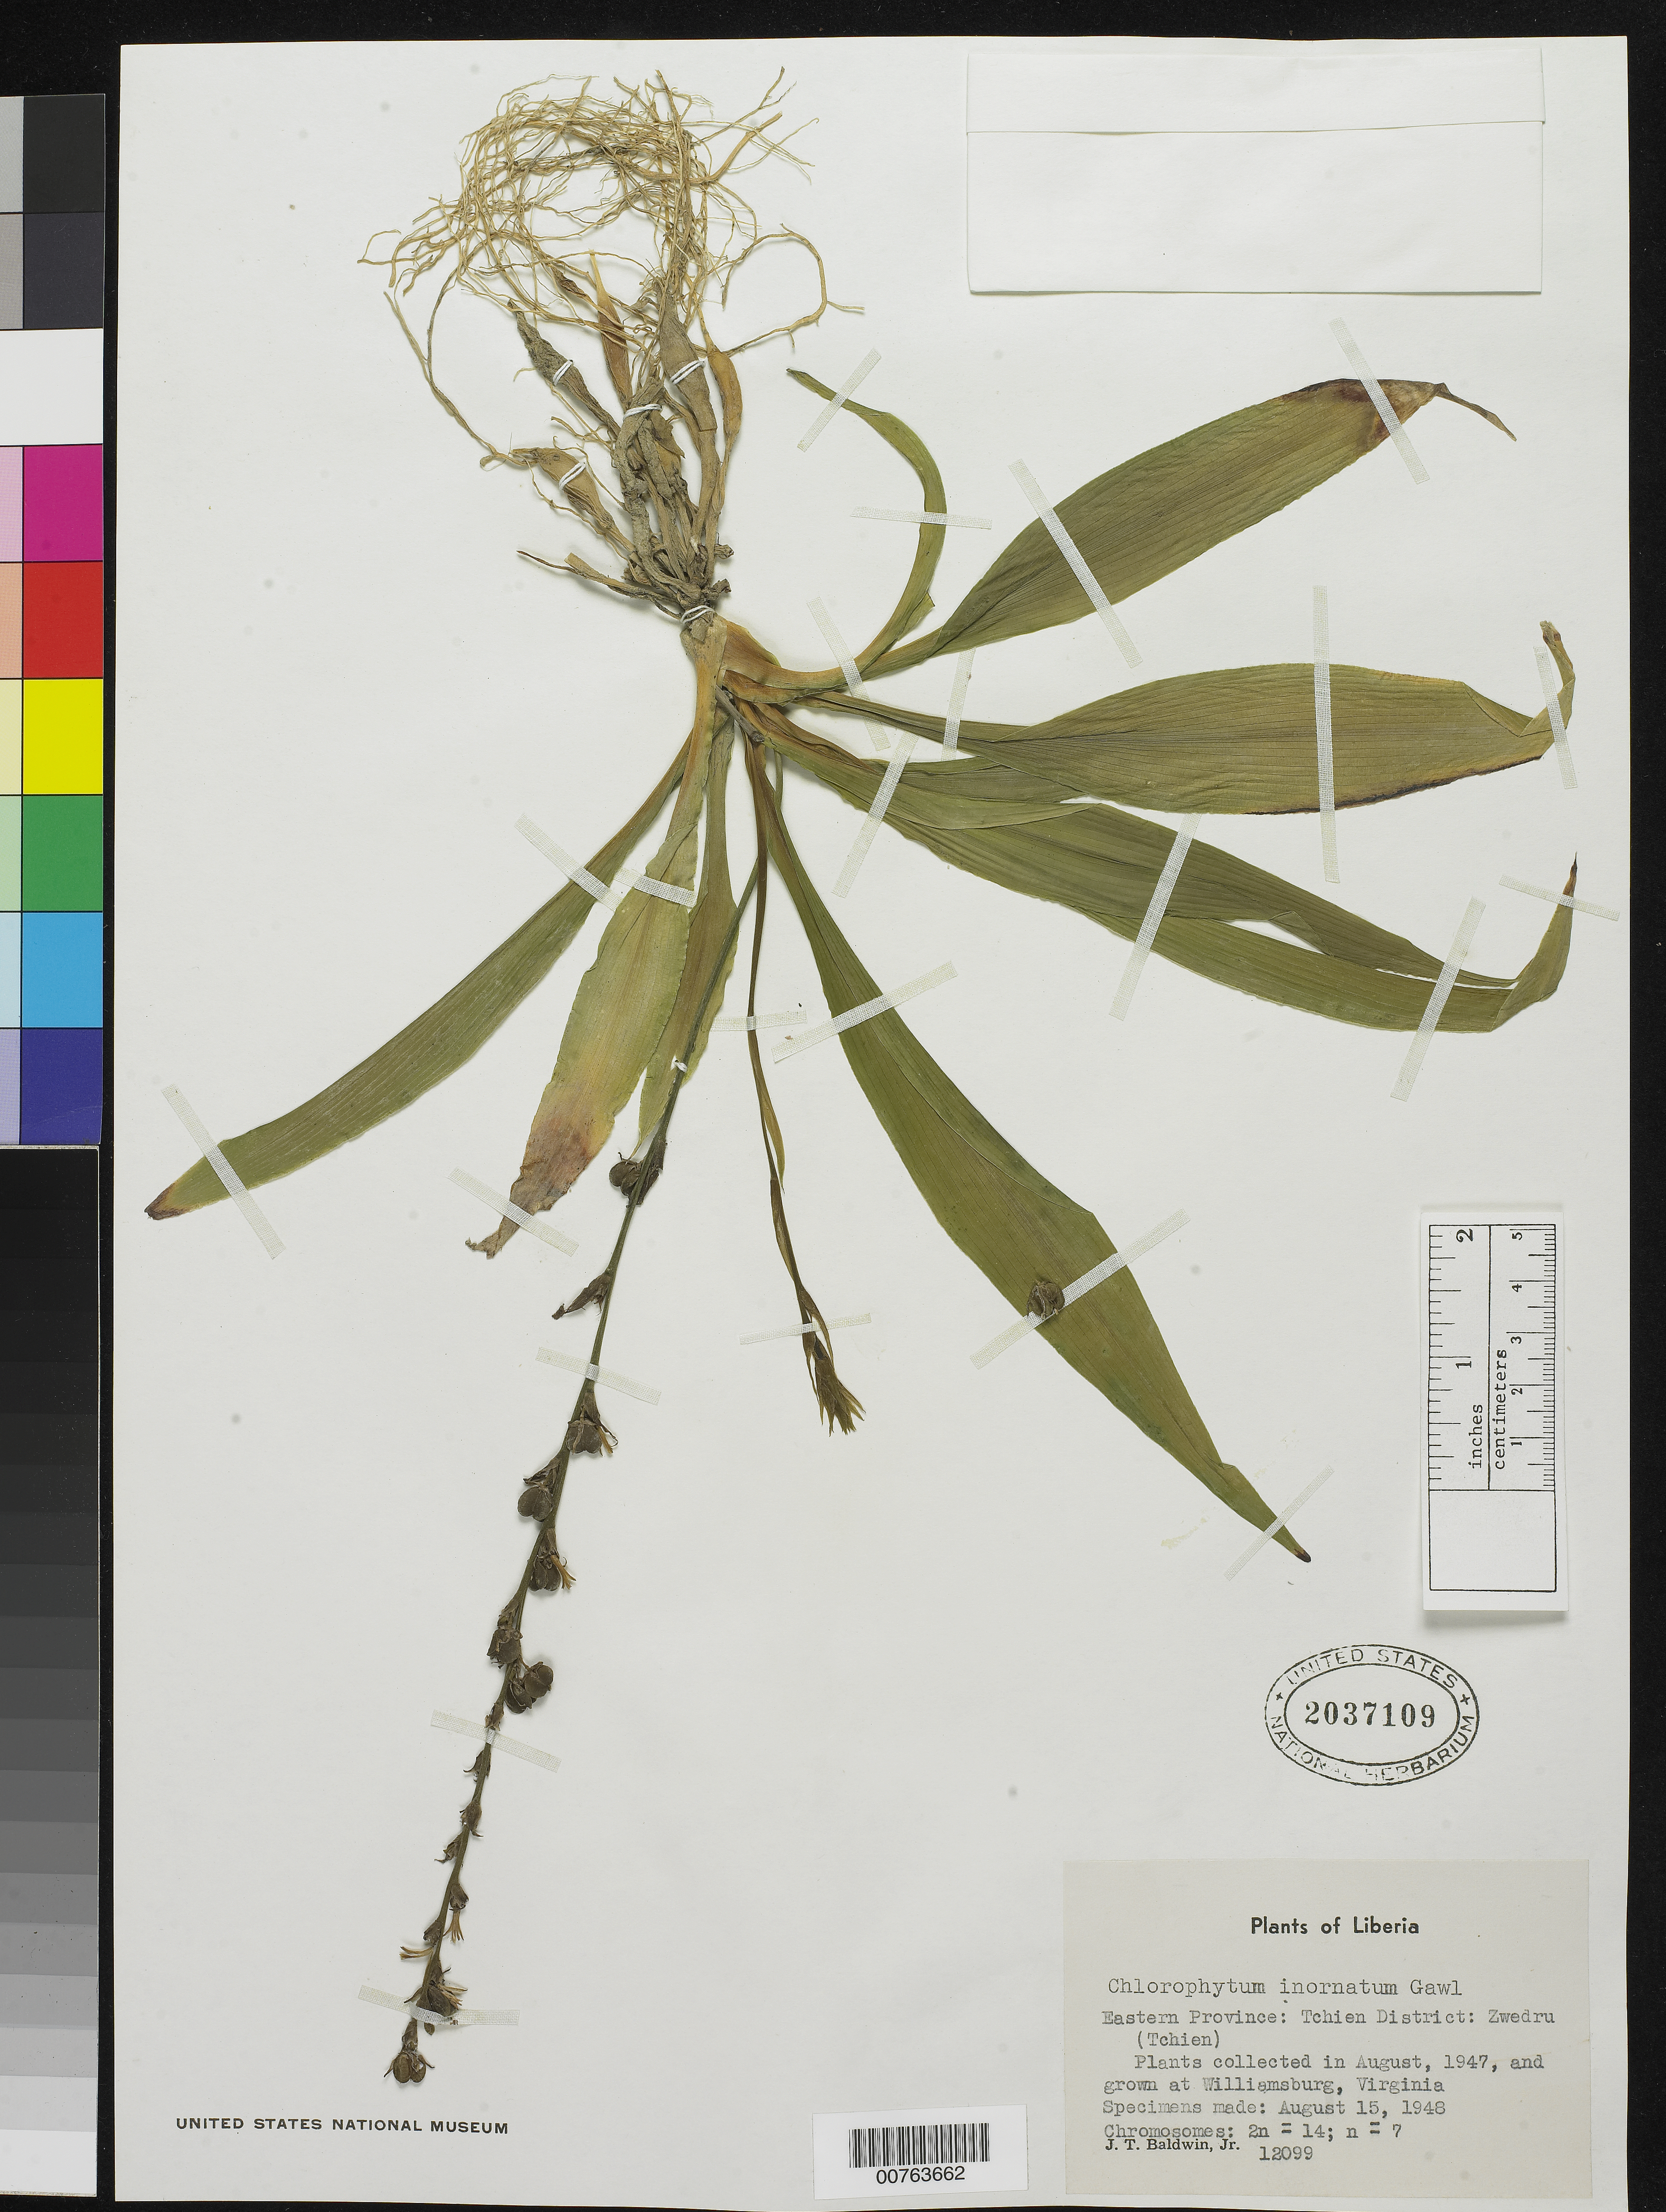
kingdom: Plantae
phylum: Tracheophyta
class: Liliopsida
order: Asparagales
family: Asparagaceae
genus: Chlorophytum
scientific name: Chlorophytum inornatum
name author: Ker Gawl.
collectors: J. T. Baldwin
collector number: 12099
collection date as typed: Aug 1947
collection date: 1947-08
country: Liberia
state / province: Grand Gedeh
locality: Eastern Province: Tchien District, Zwedru (Tchien)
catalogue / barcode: US 2037109